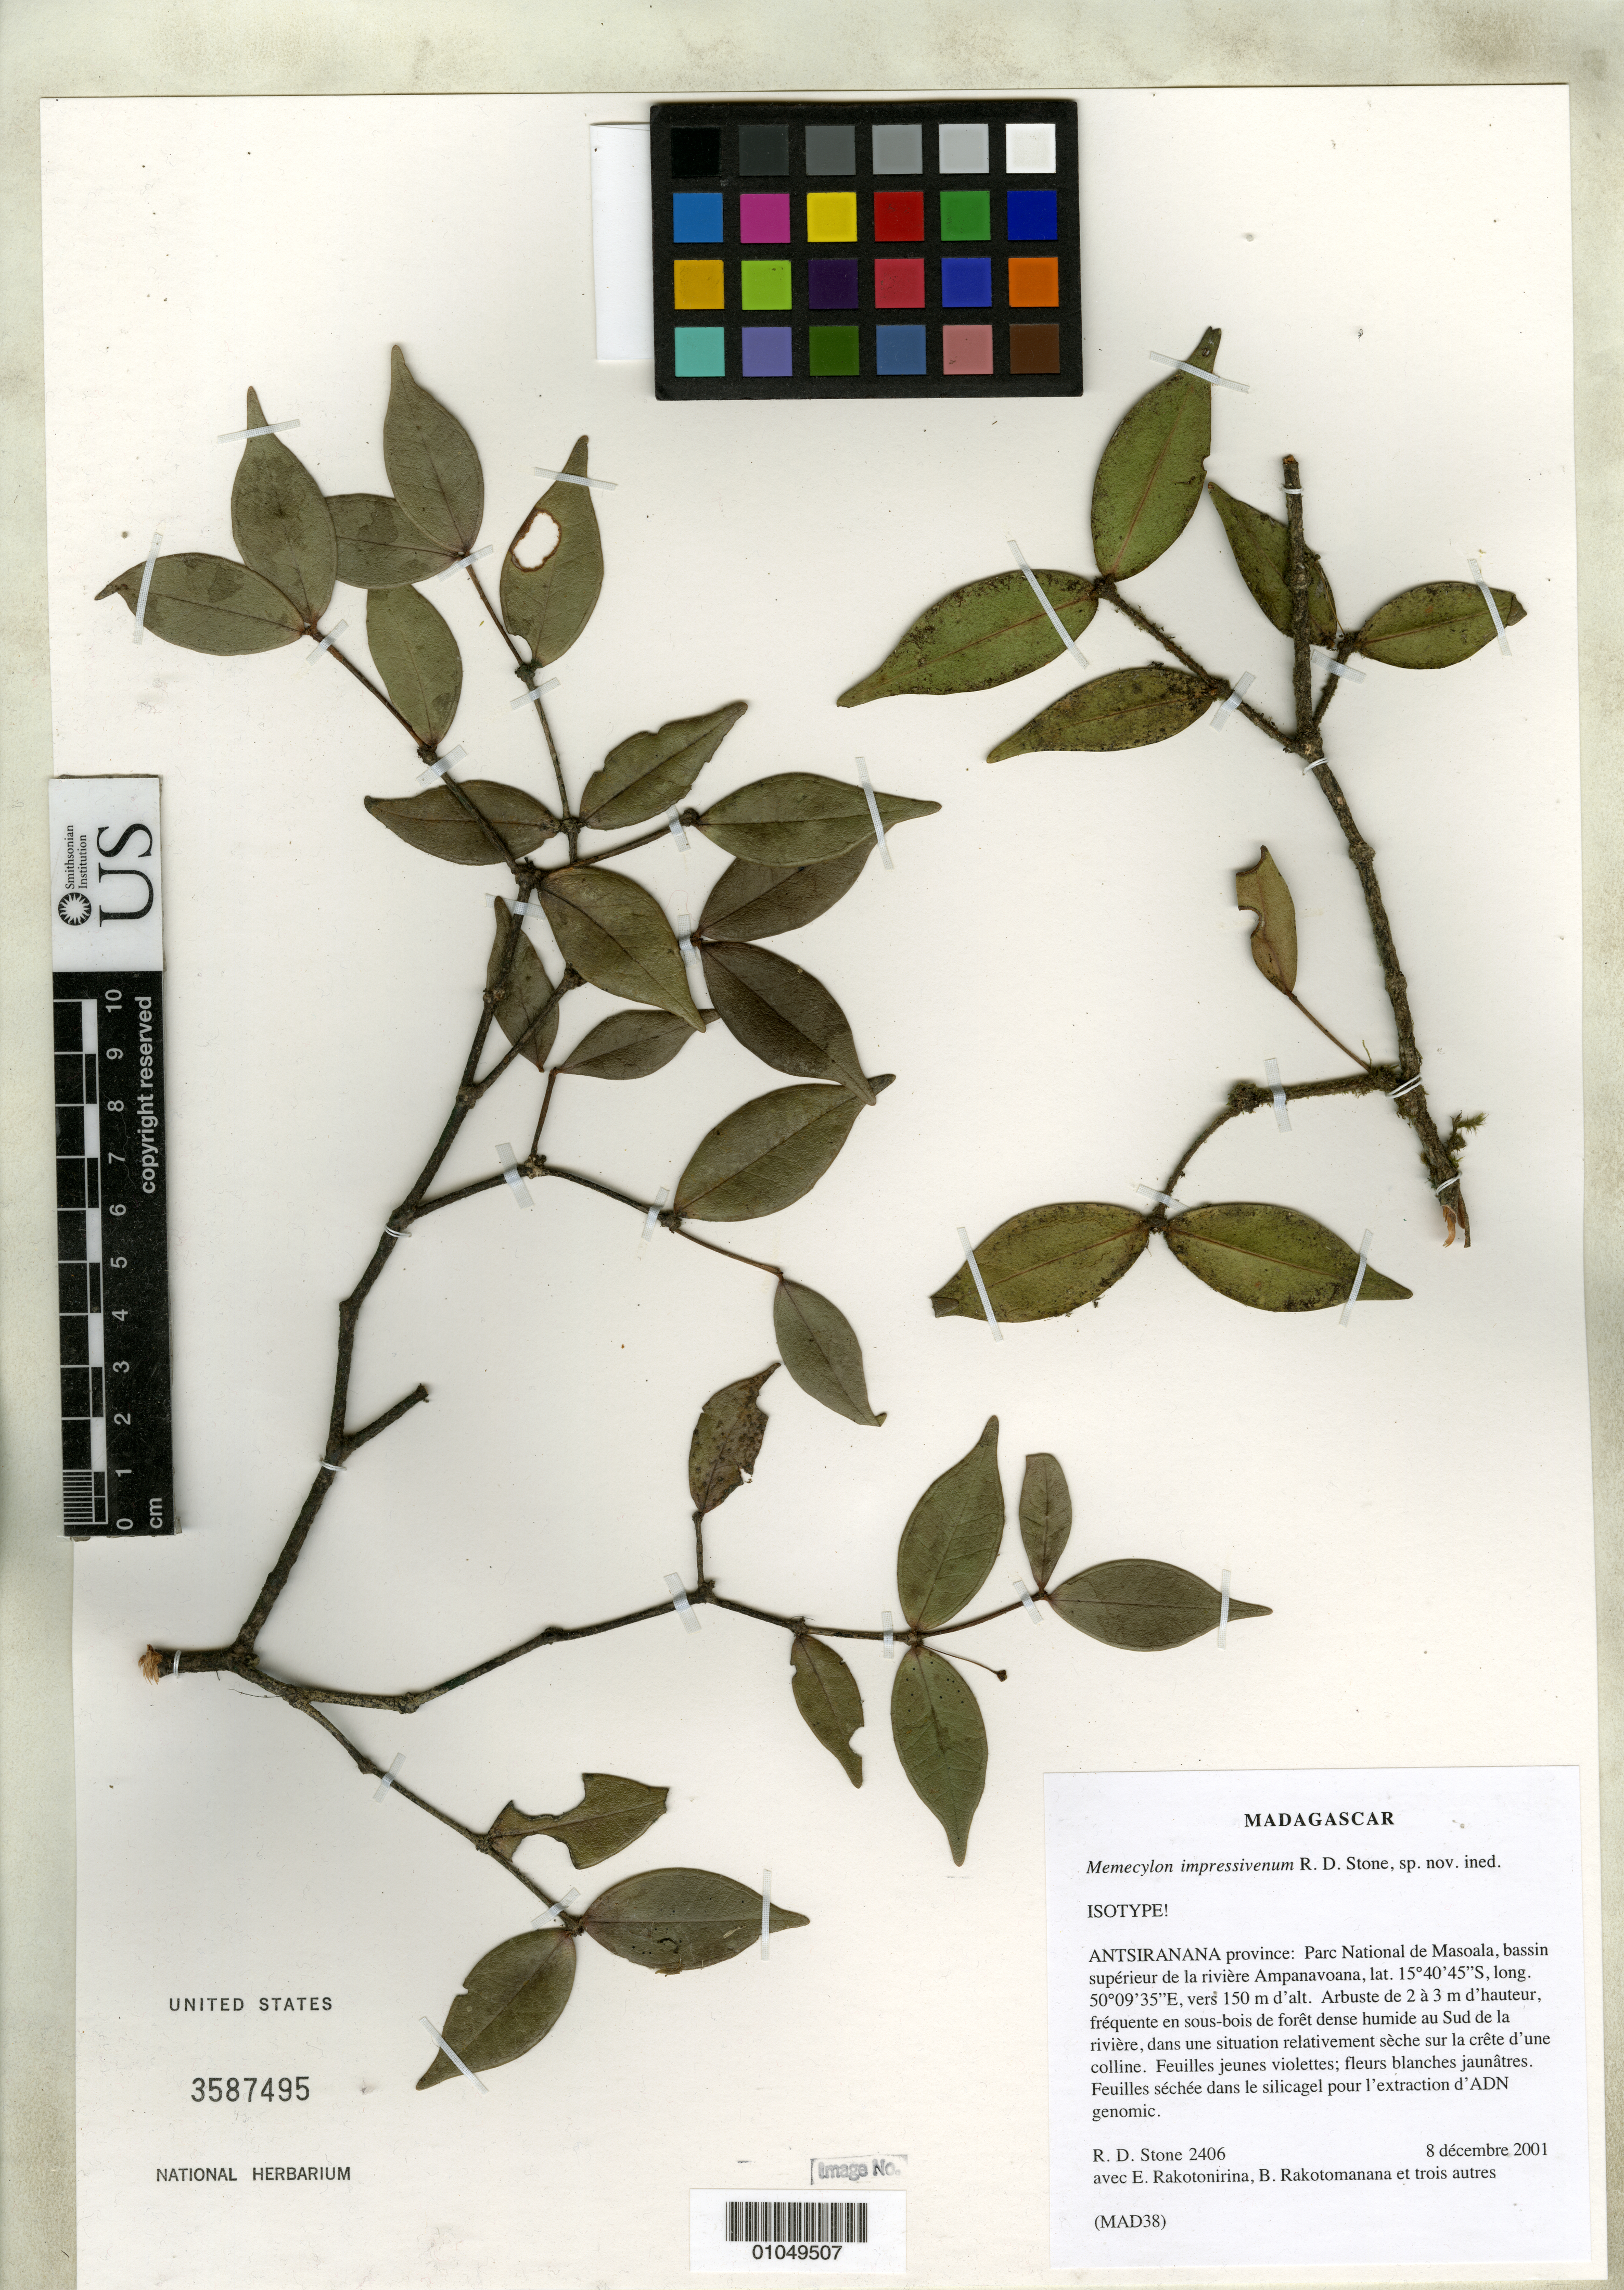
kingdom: Plantae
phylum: Tracheophyta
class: Magnoliopsida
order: Myrtales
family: Melastomataceae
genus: Memecylon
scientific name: Memecylon impressivenum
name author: R.D. Stone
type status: Isotype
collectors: R. D. Stone, E. Rakotonirina, B. Rakotomanana & et al.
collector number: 2406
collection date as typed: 08 Dec 2001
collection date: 2001-12-08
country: Madagascar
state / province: Sava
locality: Antsiranana province: Parc National de Masoala, bassin supérieur de la rivière Ampanavoana.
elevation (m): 150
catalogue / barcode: US 3587495